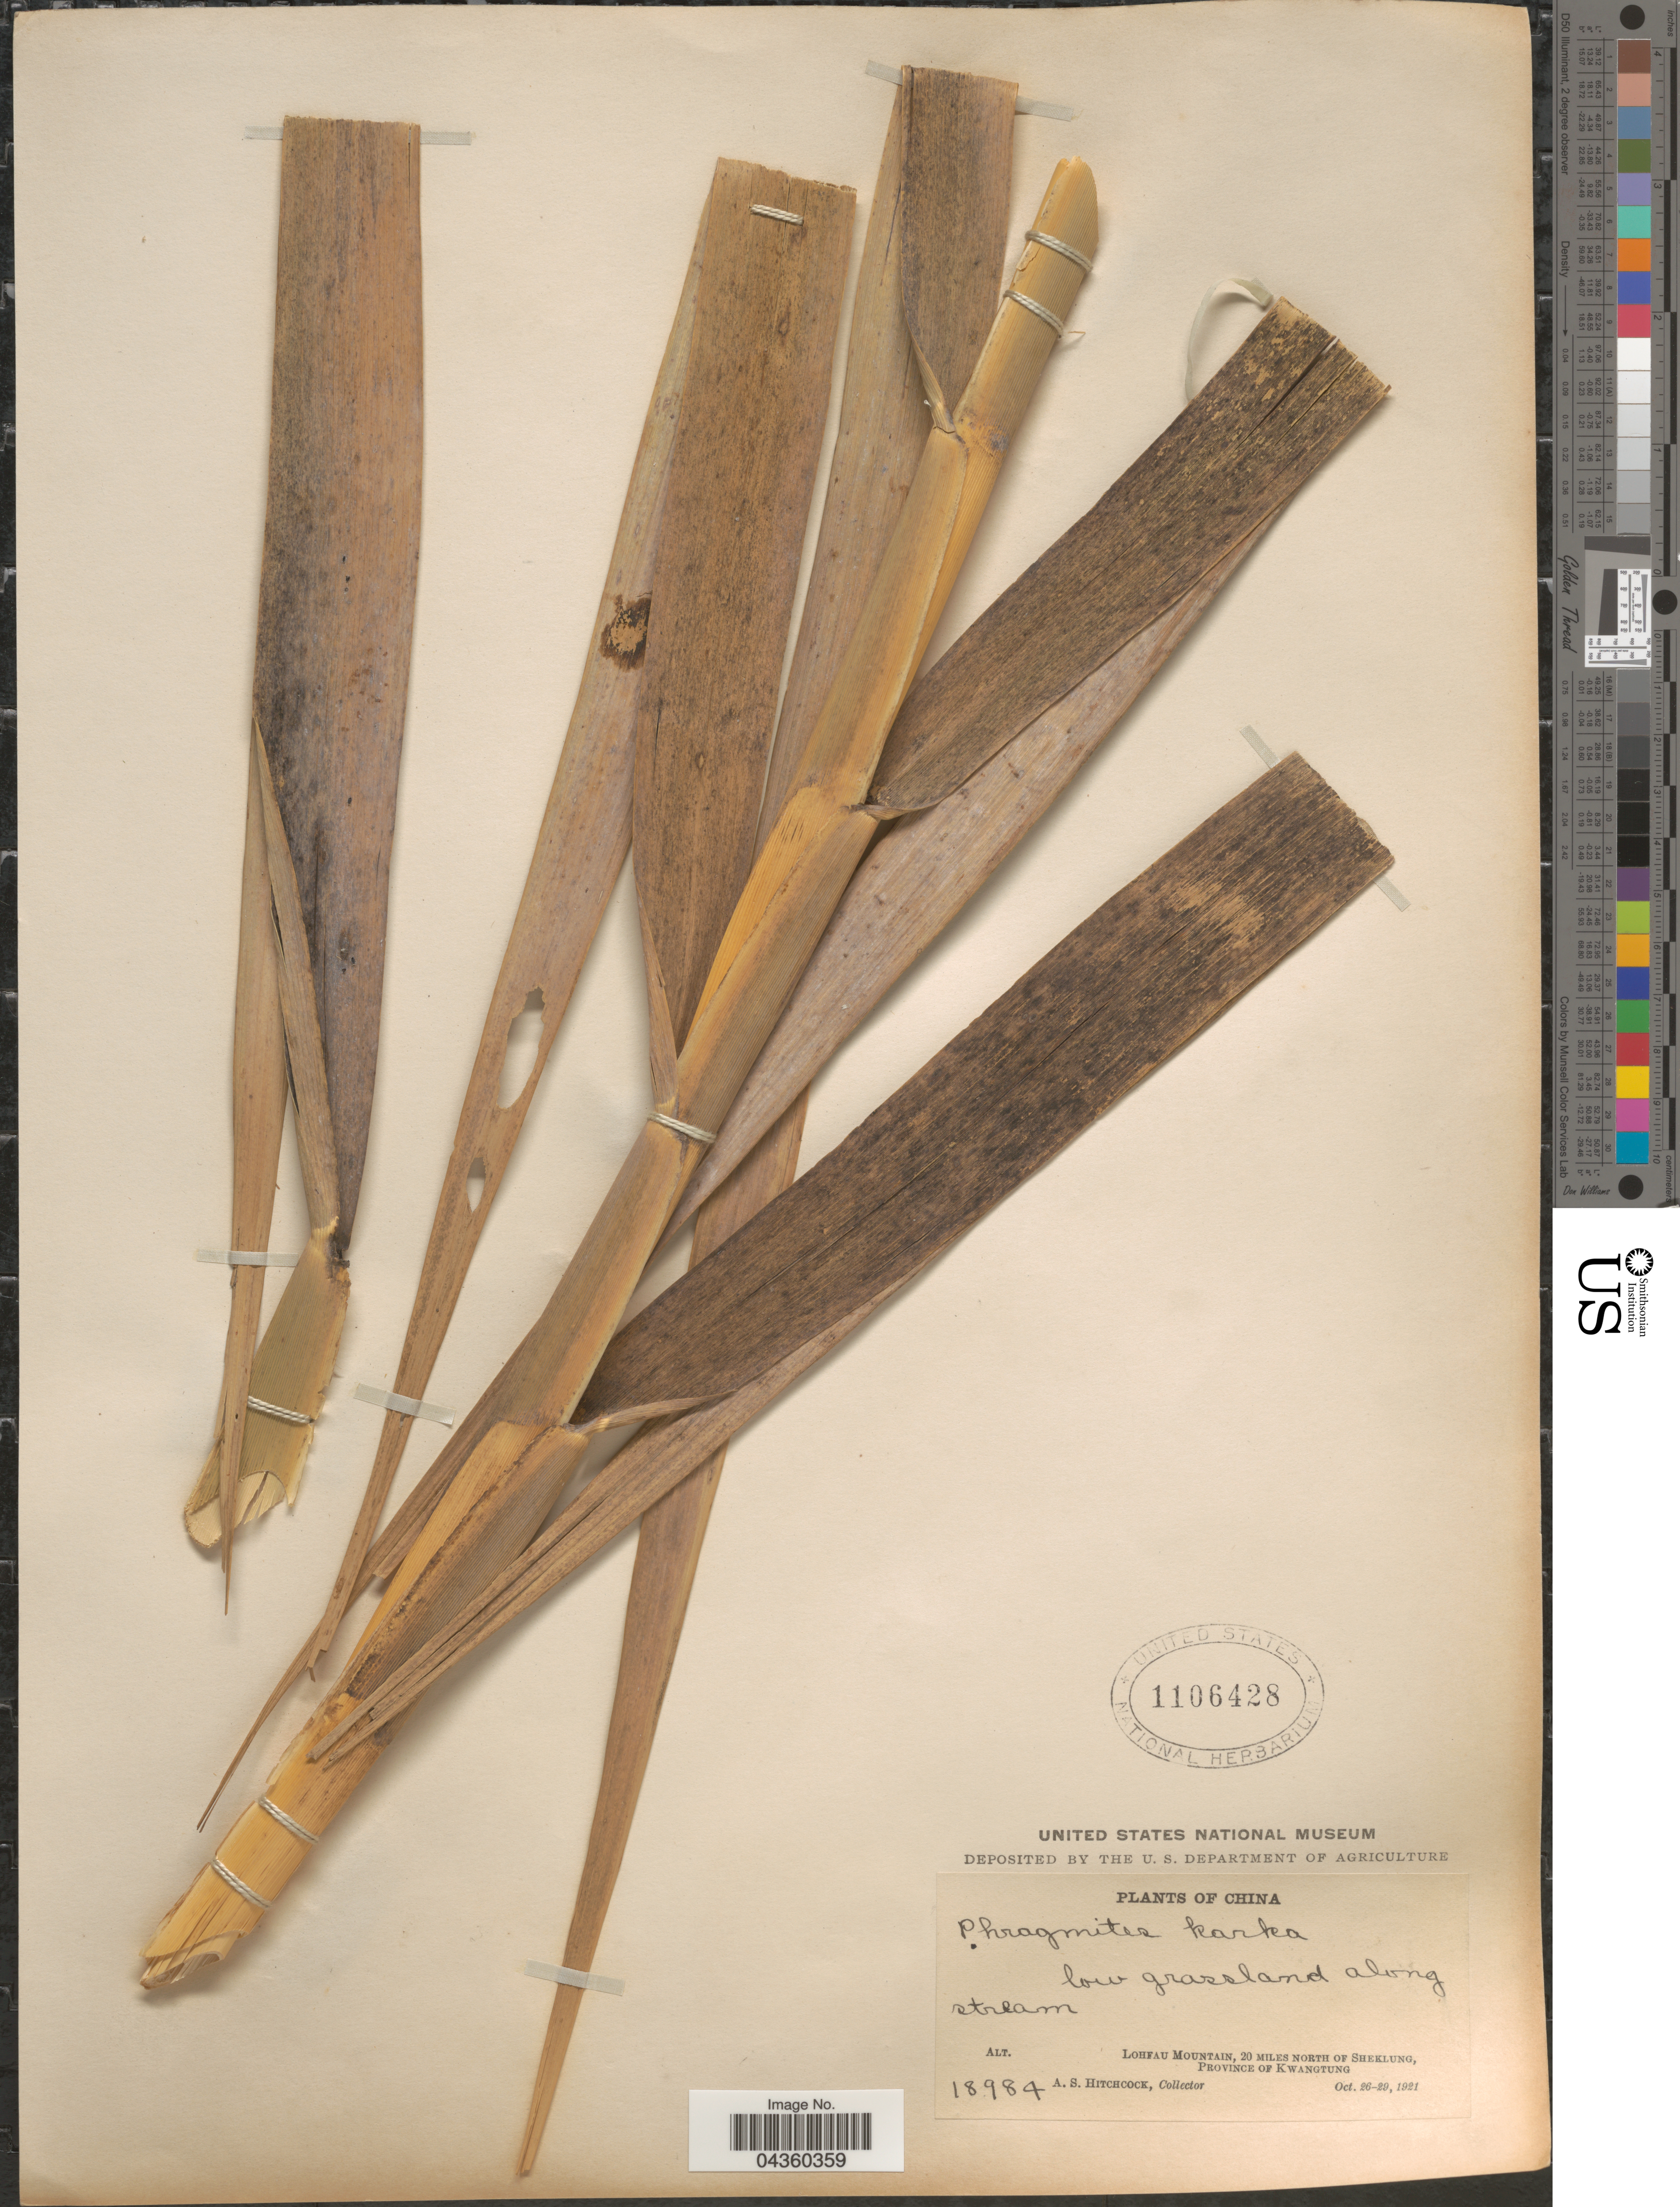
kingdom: Plantae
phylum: Tracheophyta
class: Liliopsida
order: Poales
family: Poaceae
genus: Phragmites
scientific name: Phragmites karka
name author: (Retz.) Trin. ex Steud.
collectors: A. S. Hitchcock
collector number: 18984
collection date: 1921-10-26/1921-10-29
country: China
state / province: Guangdong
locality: Lohfau Mountain, 20 miles north of Sheklung, Province of Kwangtung.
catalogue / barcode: US 1106428